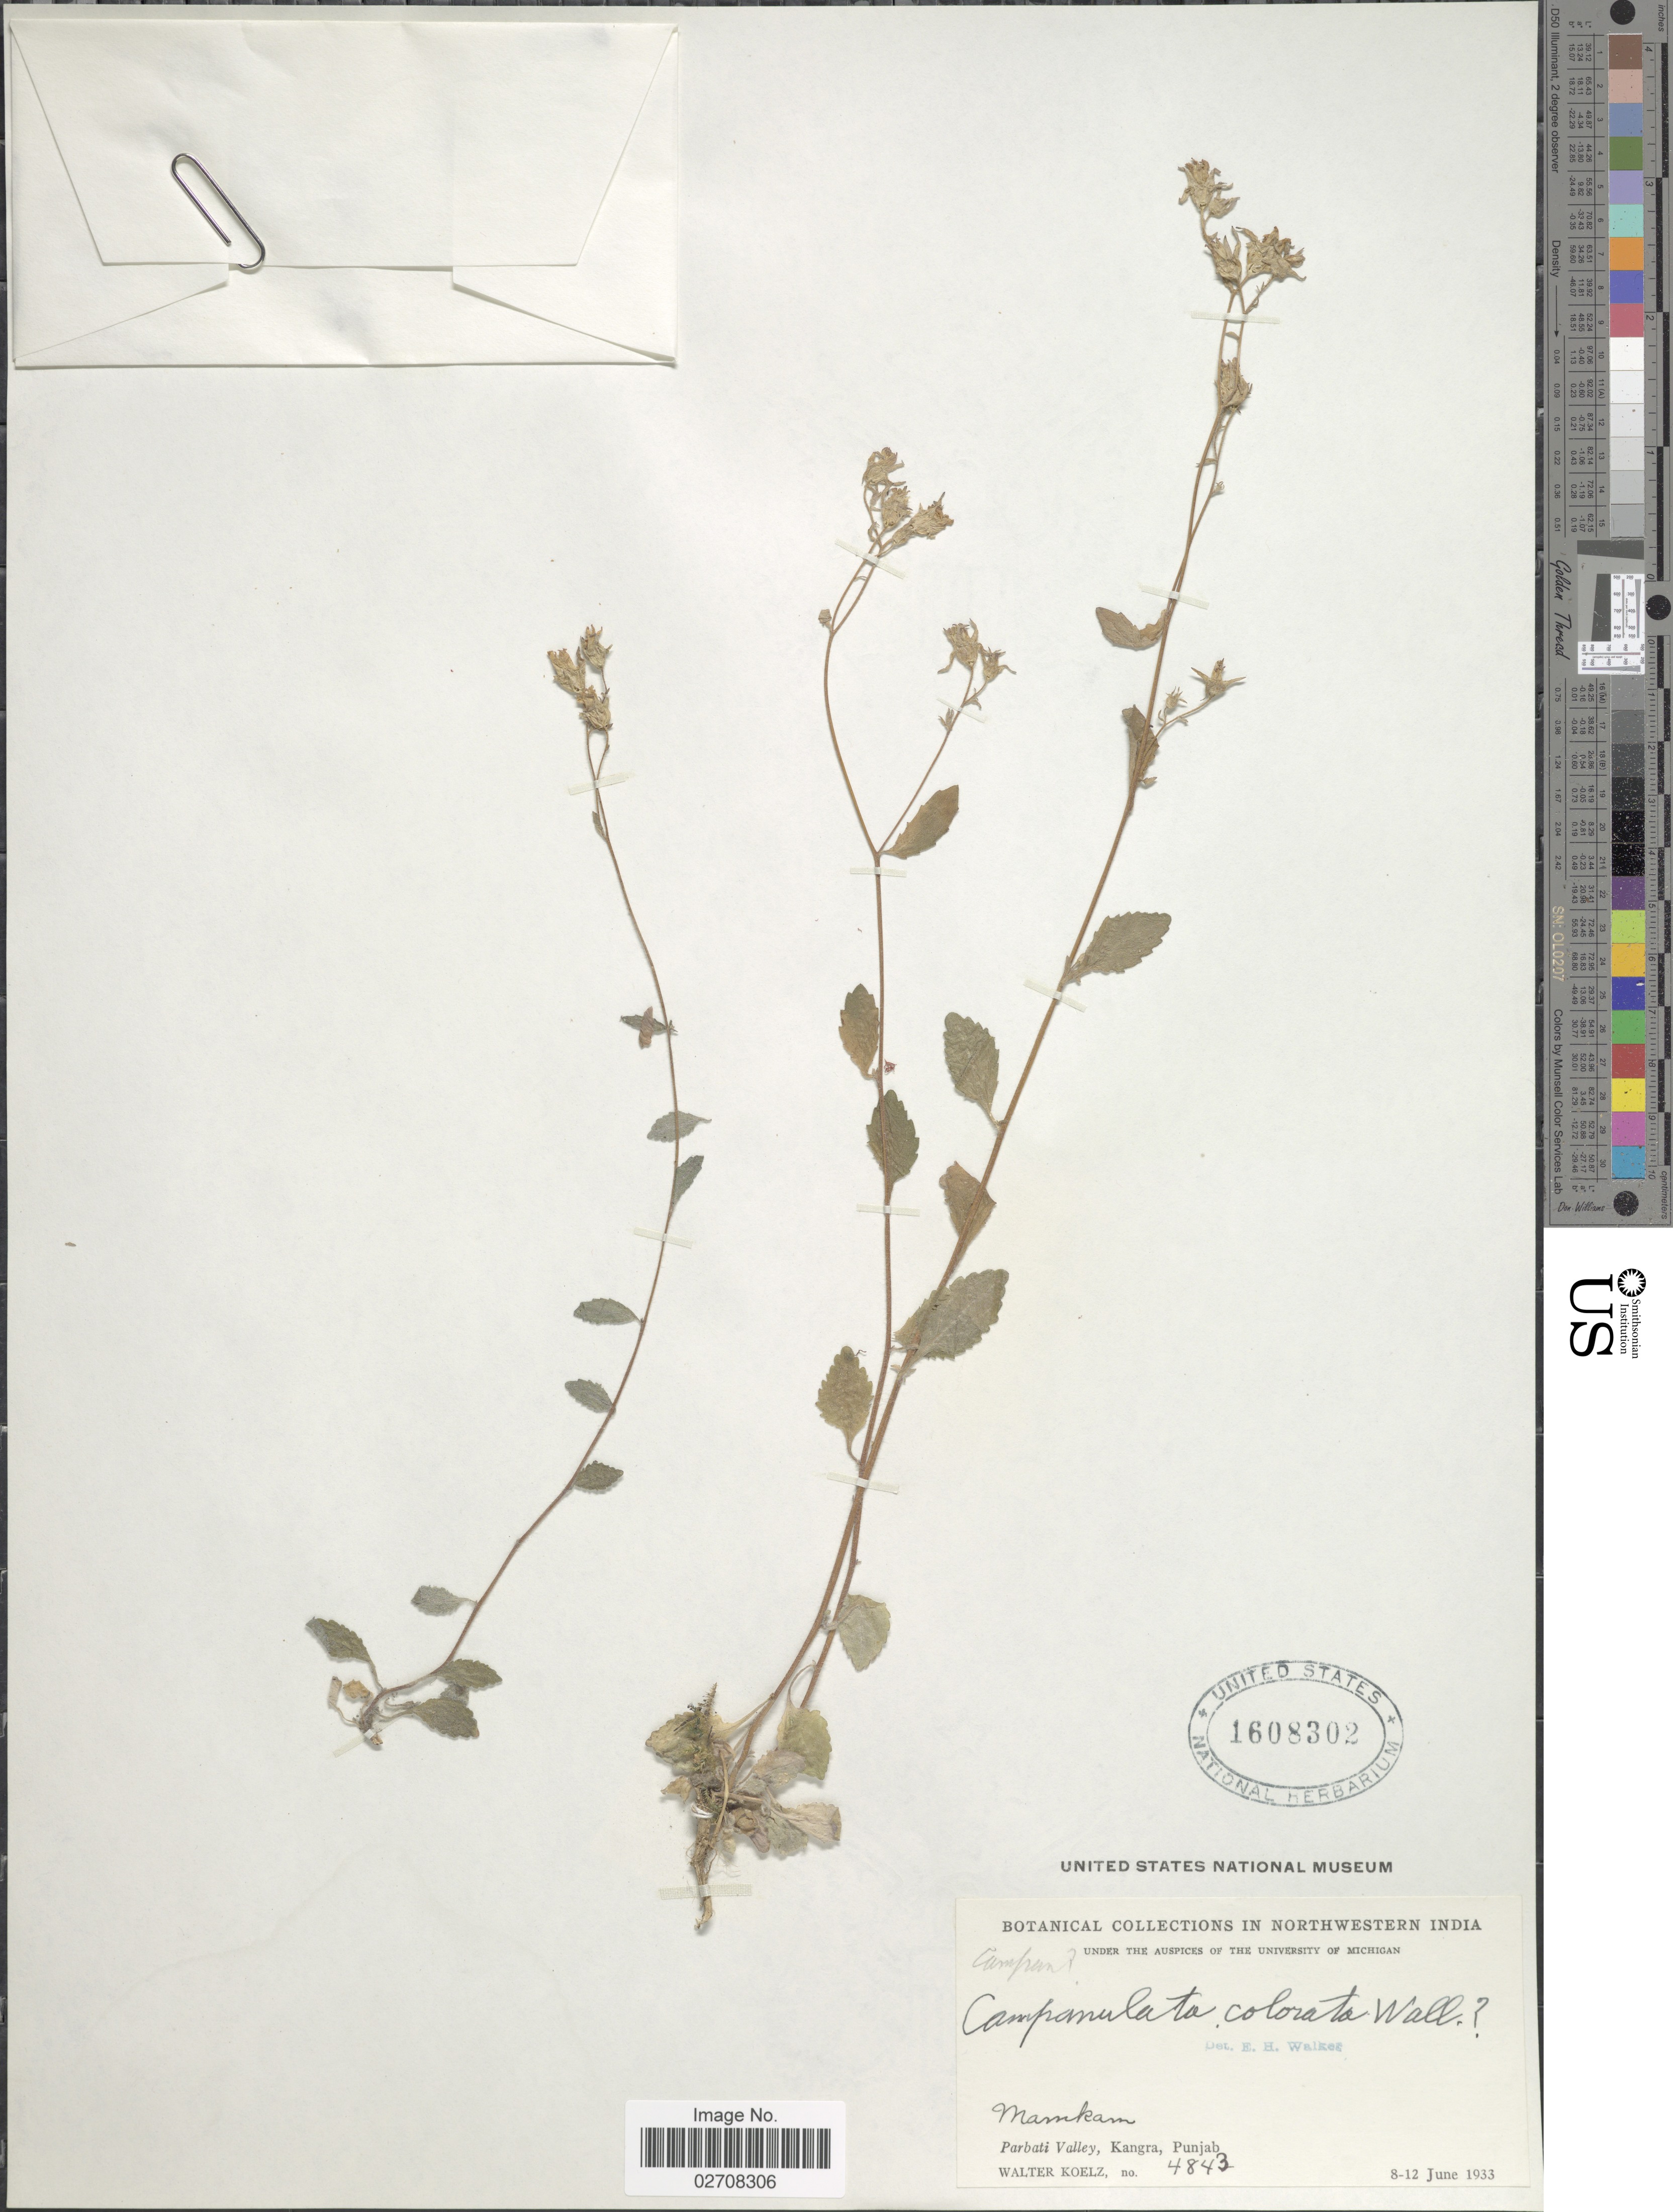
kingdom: Plantae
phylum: Tracheophyta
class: Magnoliopsida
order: Asterales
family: Campanulaceae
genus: Campanula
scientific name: Campanula colorata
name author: Wall.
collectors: W. N. Koelz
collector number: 4843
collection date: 1933-06-08/1933-06-12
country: India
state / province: Punjab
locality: Northwestern India. Mamkam. Parbati Valley, Kangra.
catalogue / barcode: US 1608302